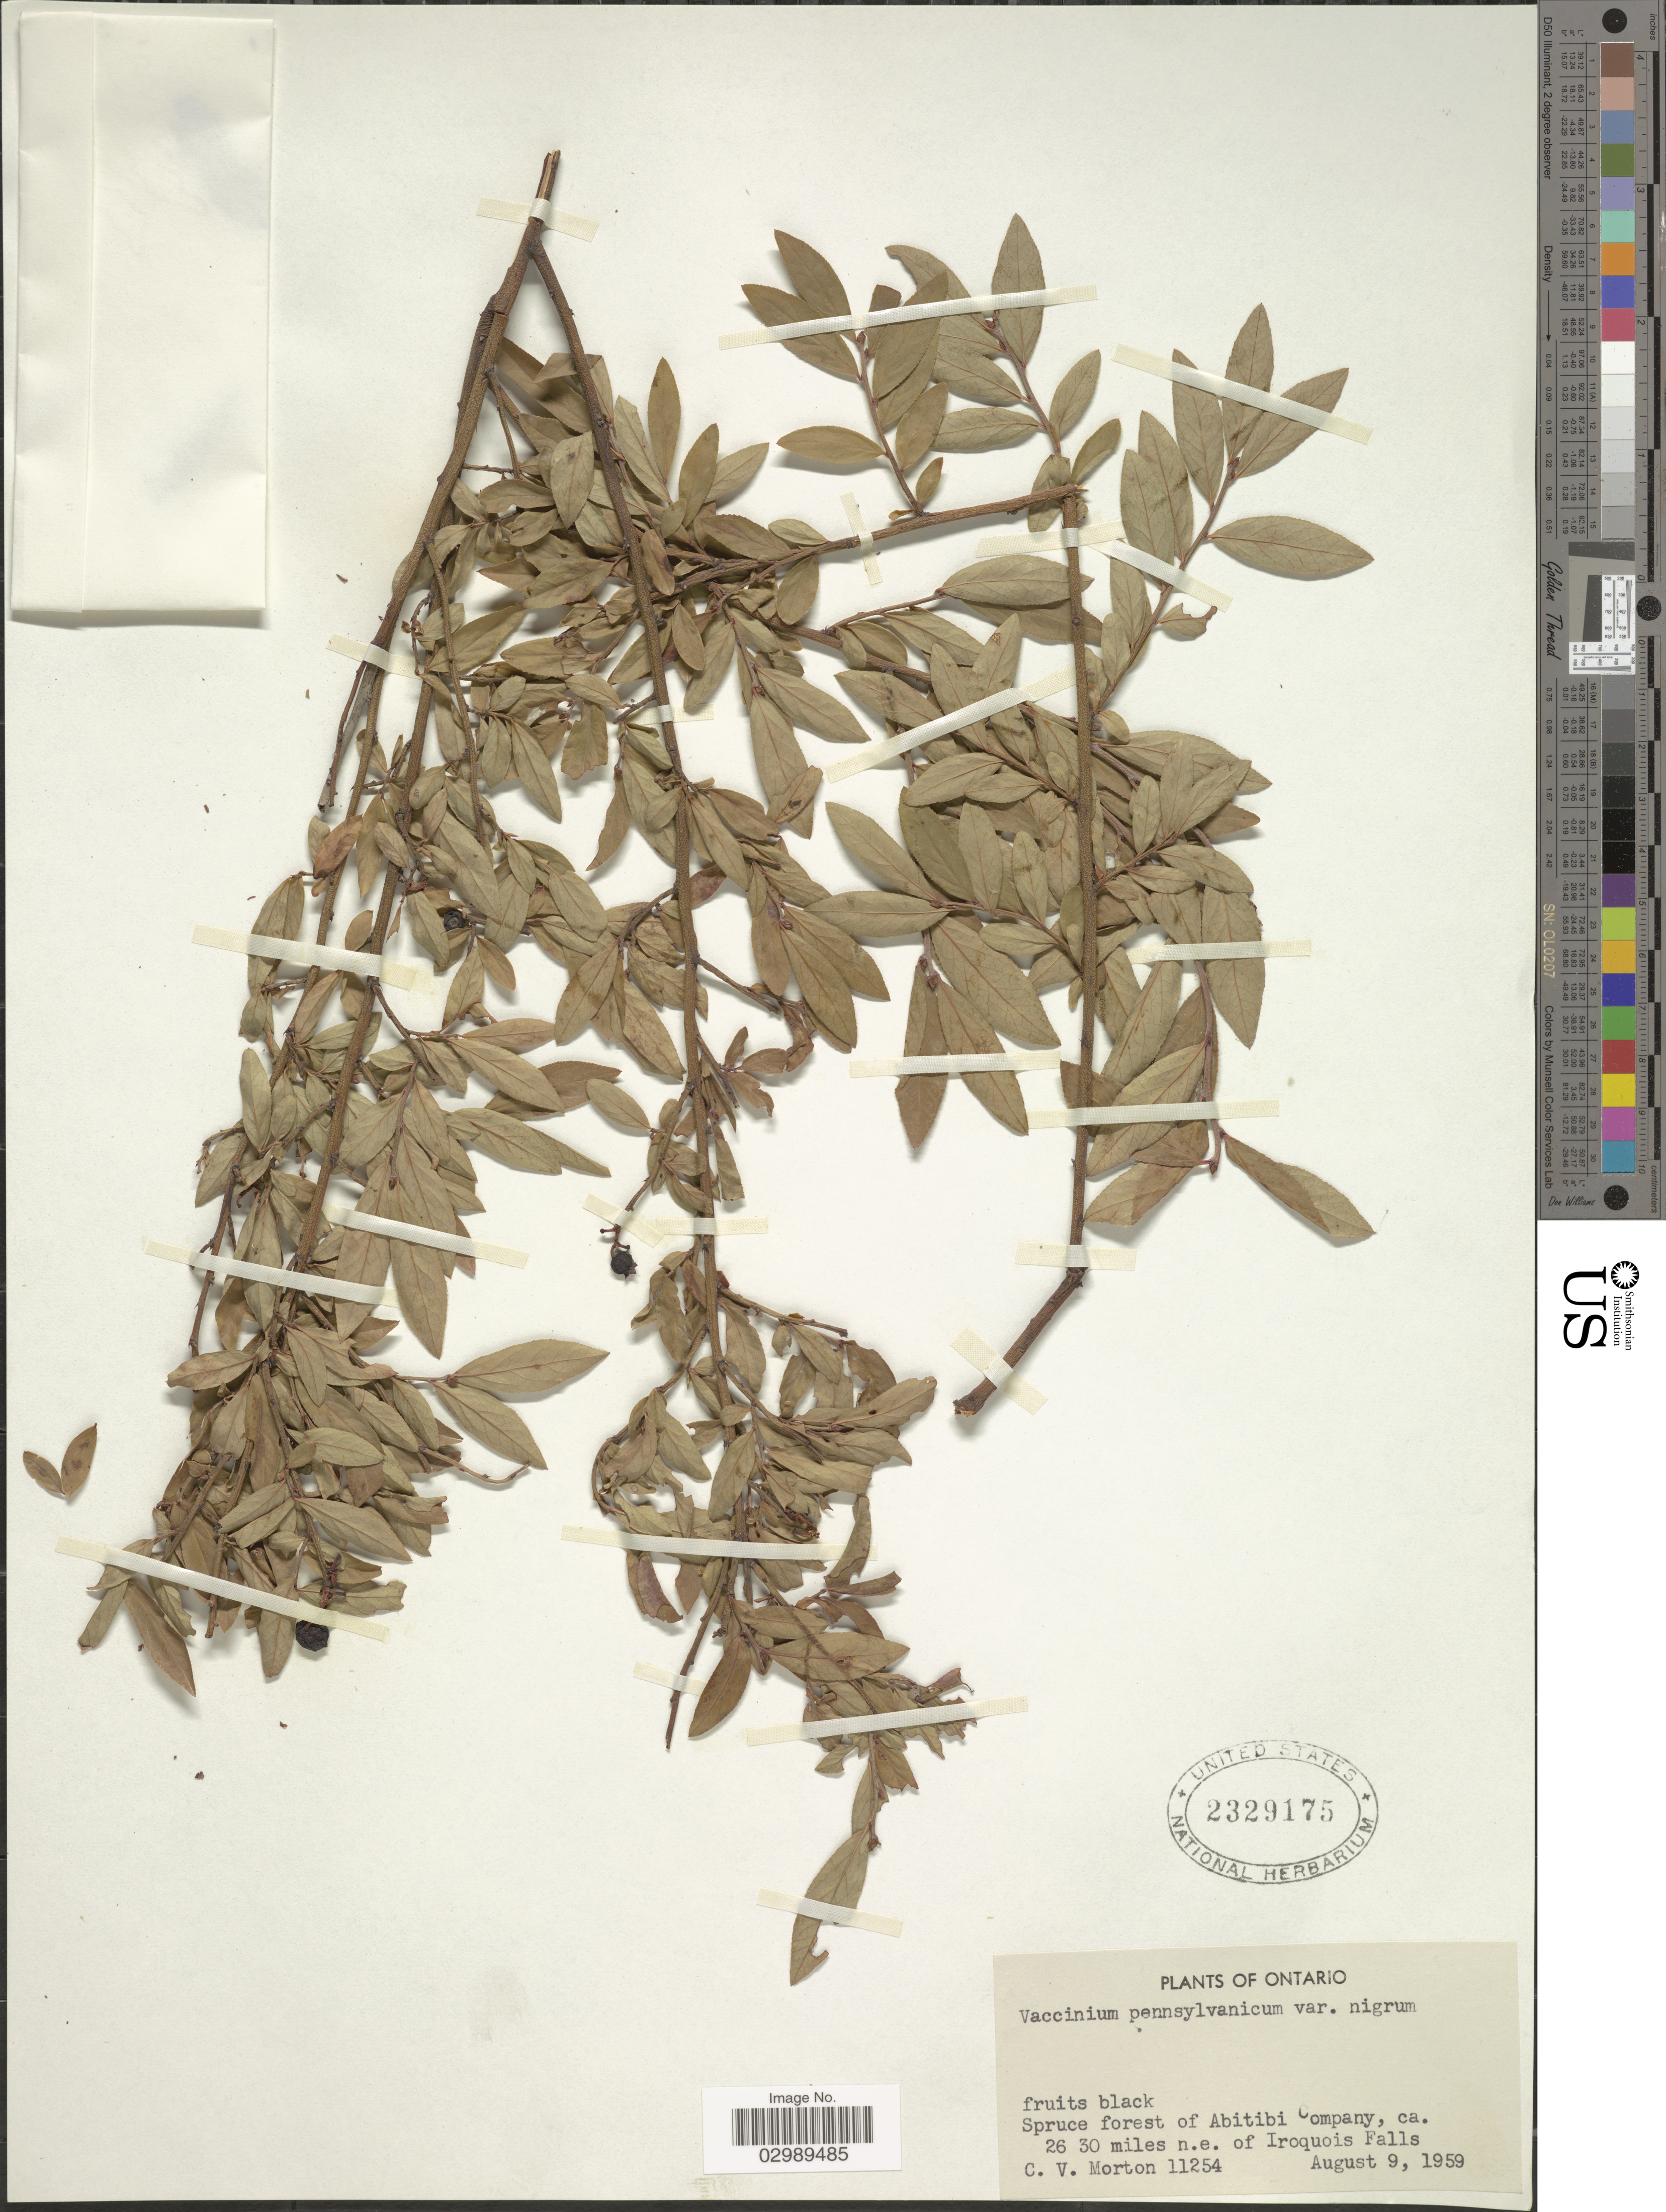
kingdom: Plantae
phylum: Tracheophyta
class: Magnoliopsida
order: Ericales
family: Ericaceae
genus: Vaccinium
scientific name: Vaccinium pensylvanicum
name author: Mill.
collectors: C. V. Morton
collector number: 11254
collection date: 1959-08-09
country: Canada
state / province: Ontario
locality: Spruce forest of Abitibi Company, ca. 26 30 miles n.e. of Iroquois Falls.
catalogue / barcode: US 2329175